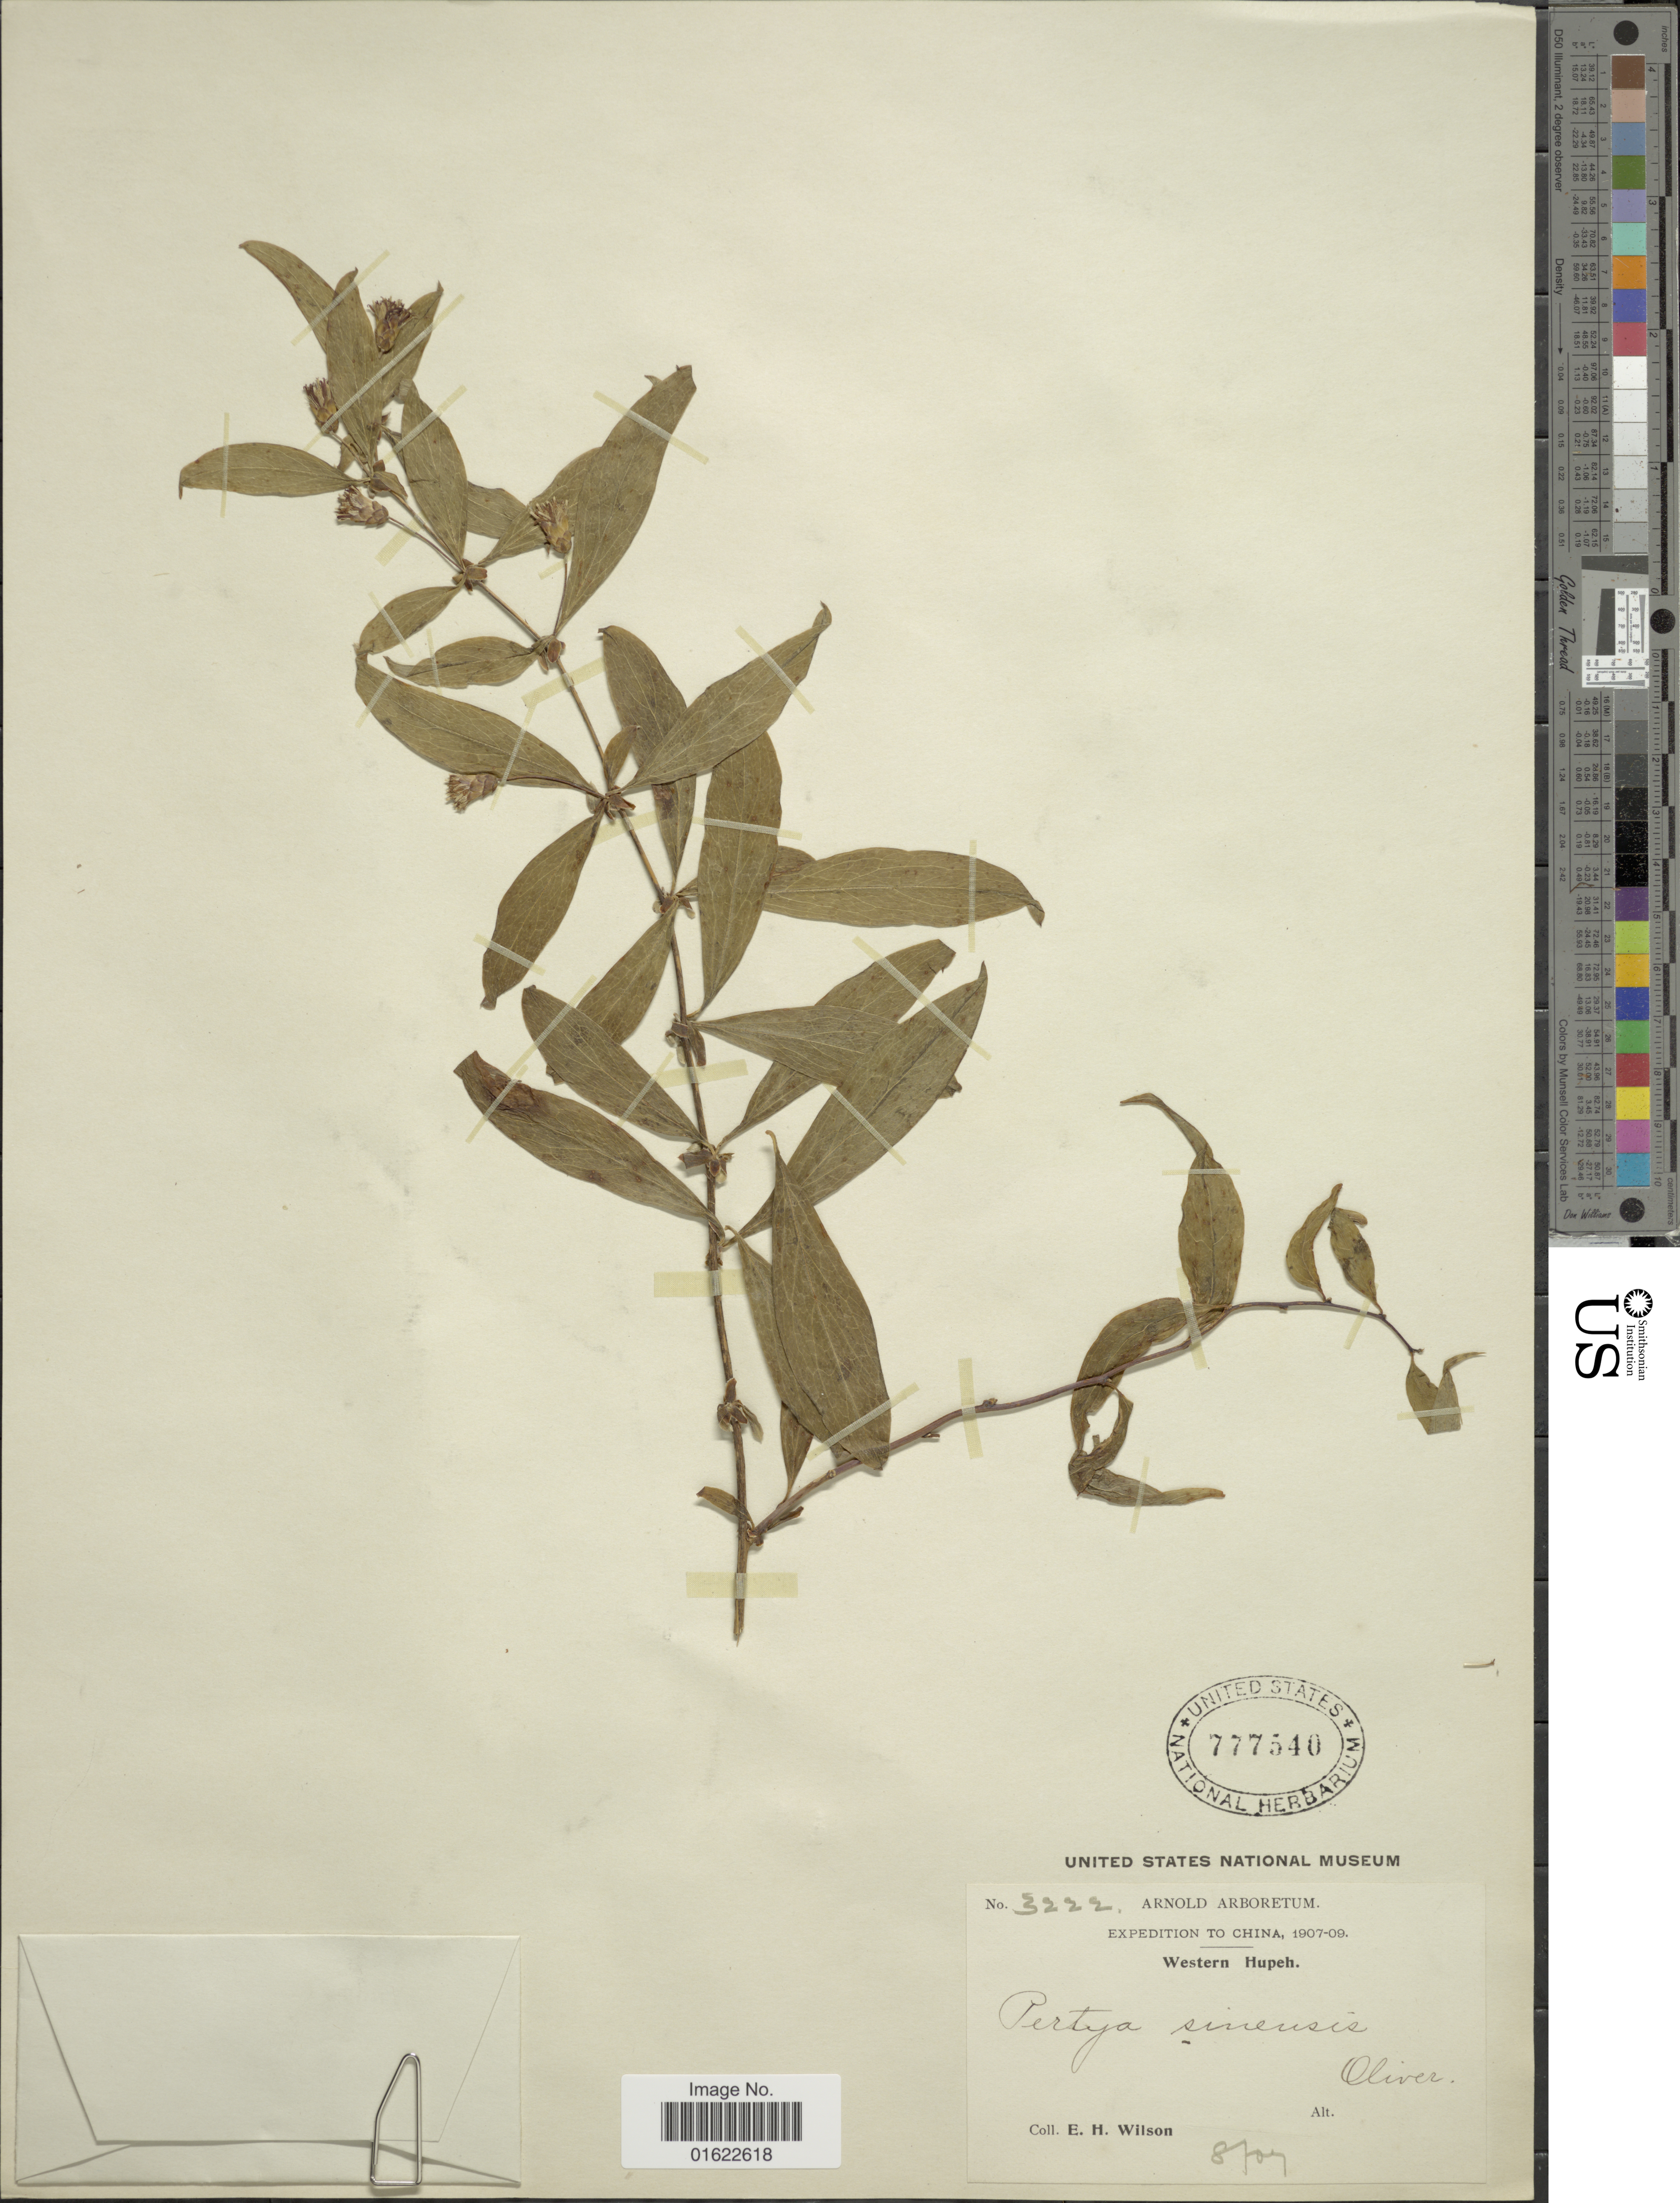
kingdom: Plantae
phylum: Tracheophyta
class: Magnoliopsida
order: Asterales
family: Asteraceae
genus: Pertya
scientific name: Pertya sinensis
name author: Oliv.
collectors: E. Wilson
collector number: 3222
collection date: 1907/1909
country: China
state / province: Hubei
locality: Western Hupeh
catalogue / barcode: US 777540